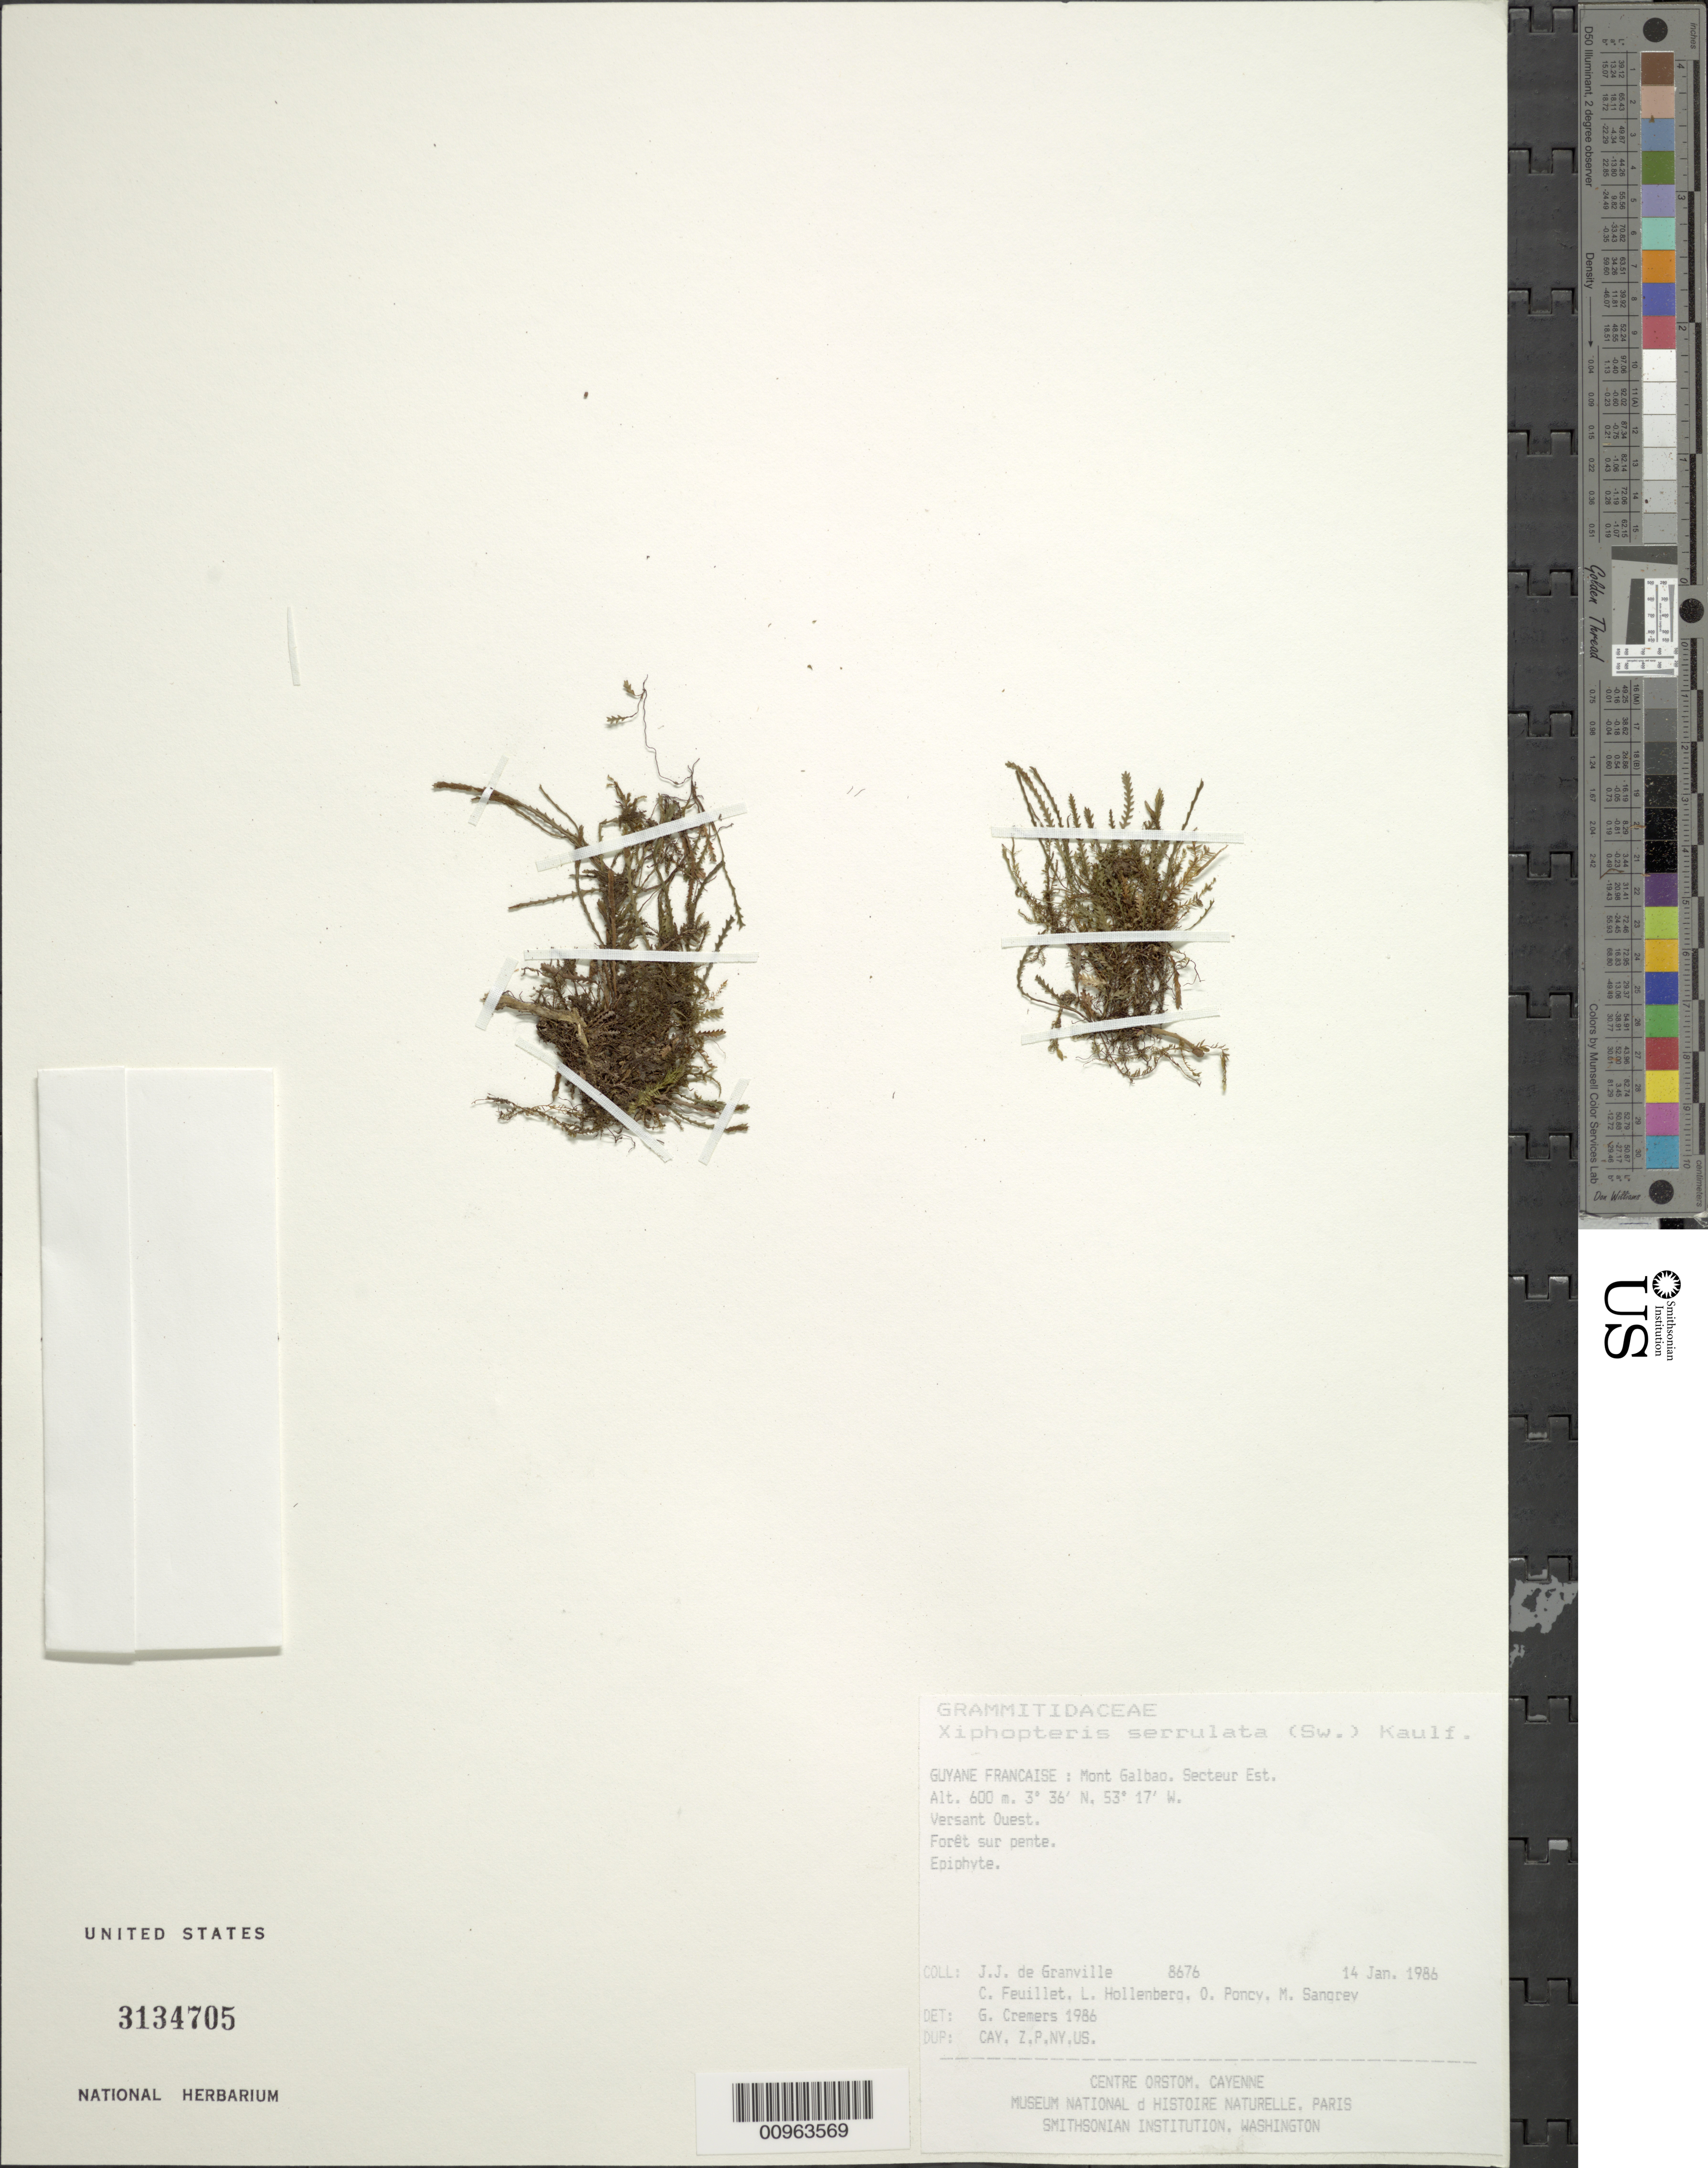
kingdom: Plantae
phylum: Tracheophyta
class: Polypodiopsida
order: Polypodiales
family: Polypodiaceae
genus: Cochlidium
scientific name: Cochlidium serrulatum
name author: (Sw.) L.E. Bishop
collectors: J.-J. de Granville, C. Feuillet, L. Hollenberg, O. Poncy & M. S. Sangrey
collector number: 8676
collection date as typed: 14-Jan-86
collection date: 1986-01-14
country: French Guiana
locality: Mont Galbao. Secteur Est. Versant Ouest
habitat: Forêt sur pente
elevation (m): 600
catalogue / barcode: US 3134705